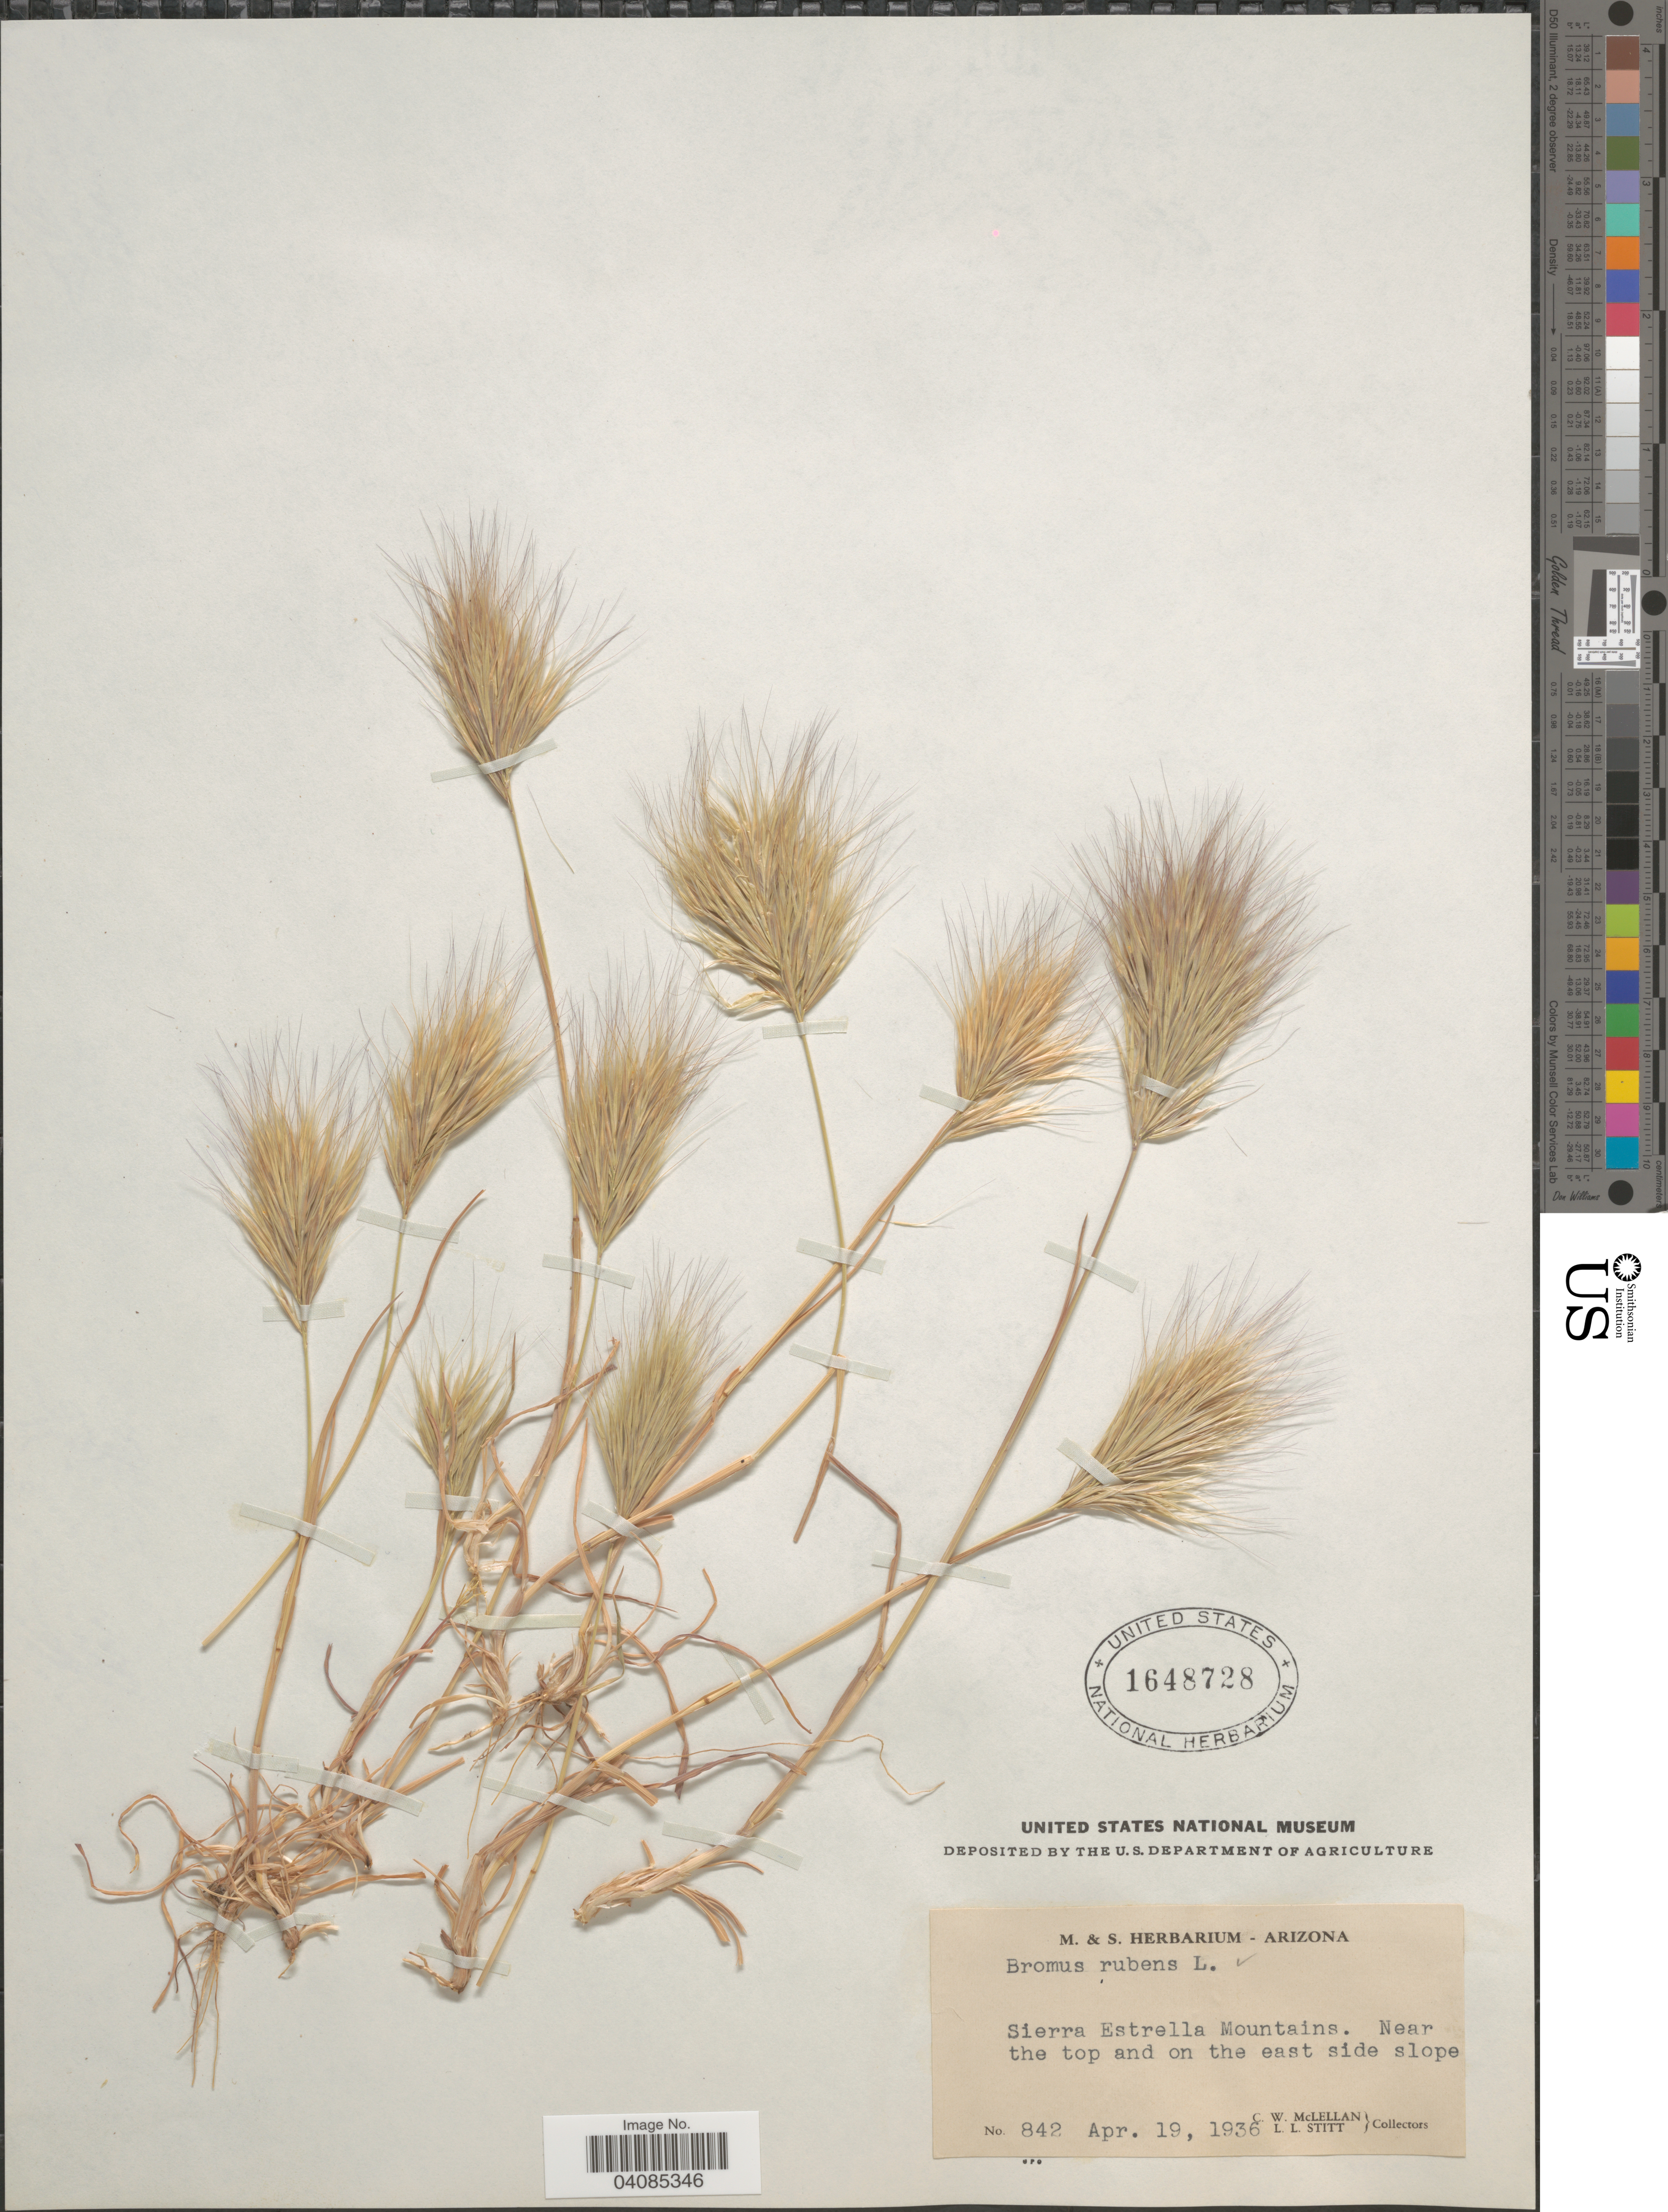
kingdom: Plantae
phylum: Tracheophyta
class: Liliopsida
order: Poales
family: Poaceae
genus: Bromus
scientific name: Bromus rubens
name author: L.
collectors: C. McLellan & L. Stitt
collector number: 842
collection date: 1936-04-19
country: United States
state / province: Arizona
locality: Sierra Estrella Mountains. Near the top and on the east side slope.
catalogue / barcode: US 1648728